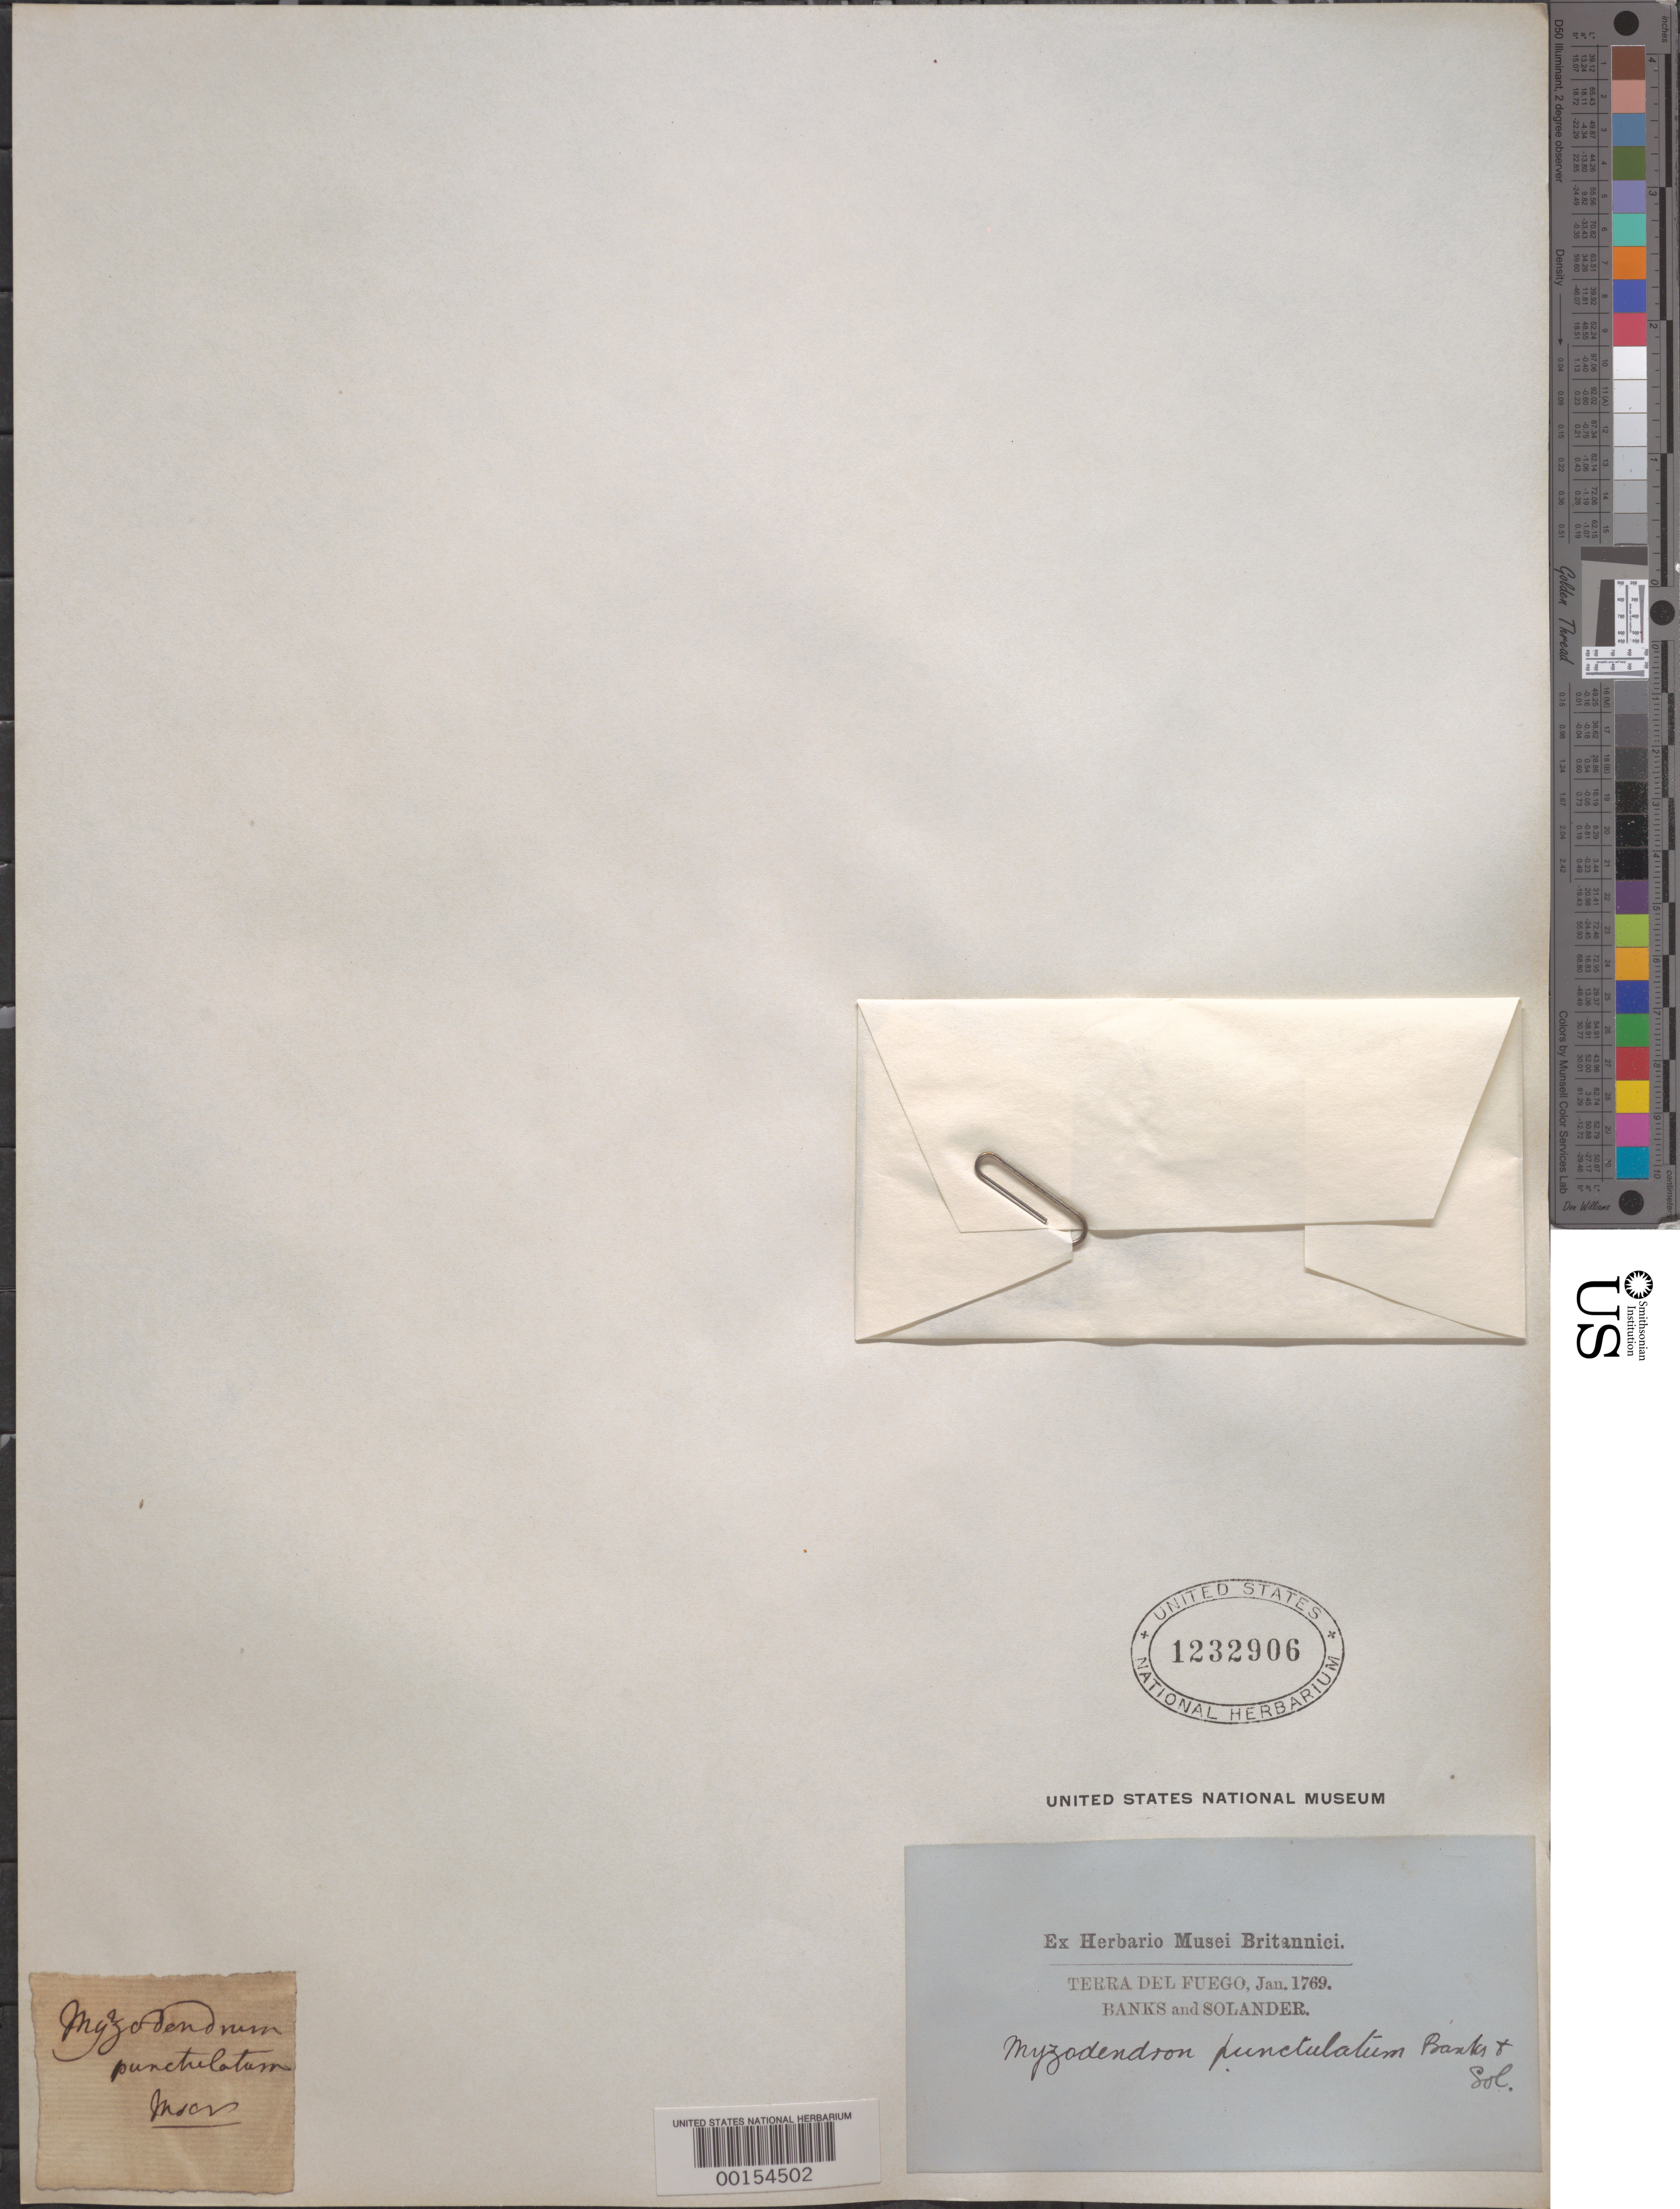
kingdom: Plantae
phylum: Tracheophyta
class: Magnoliopsida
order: Santalales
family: Misodendraceae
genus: Misodendrum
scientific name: Misodendrum punctulatum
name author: Sol. ex DC.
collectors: -- Banks & -- Solander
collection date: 1769-01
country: Argentina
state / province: Tierra del Fuego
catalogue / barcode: US 1232906